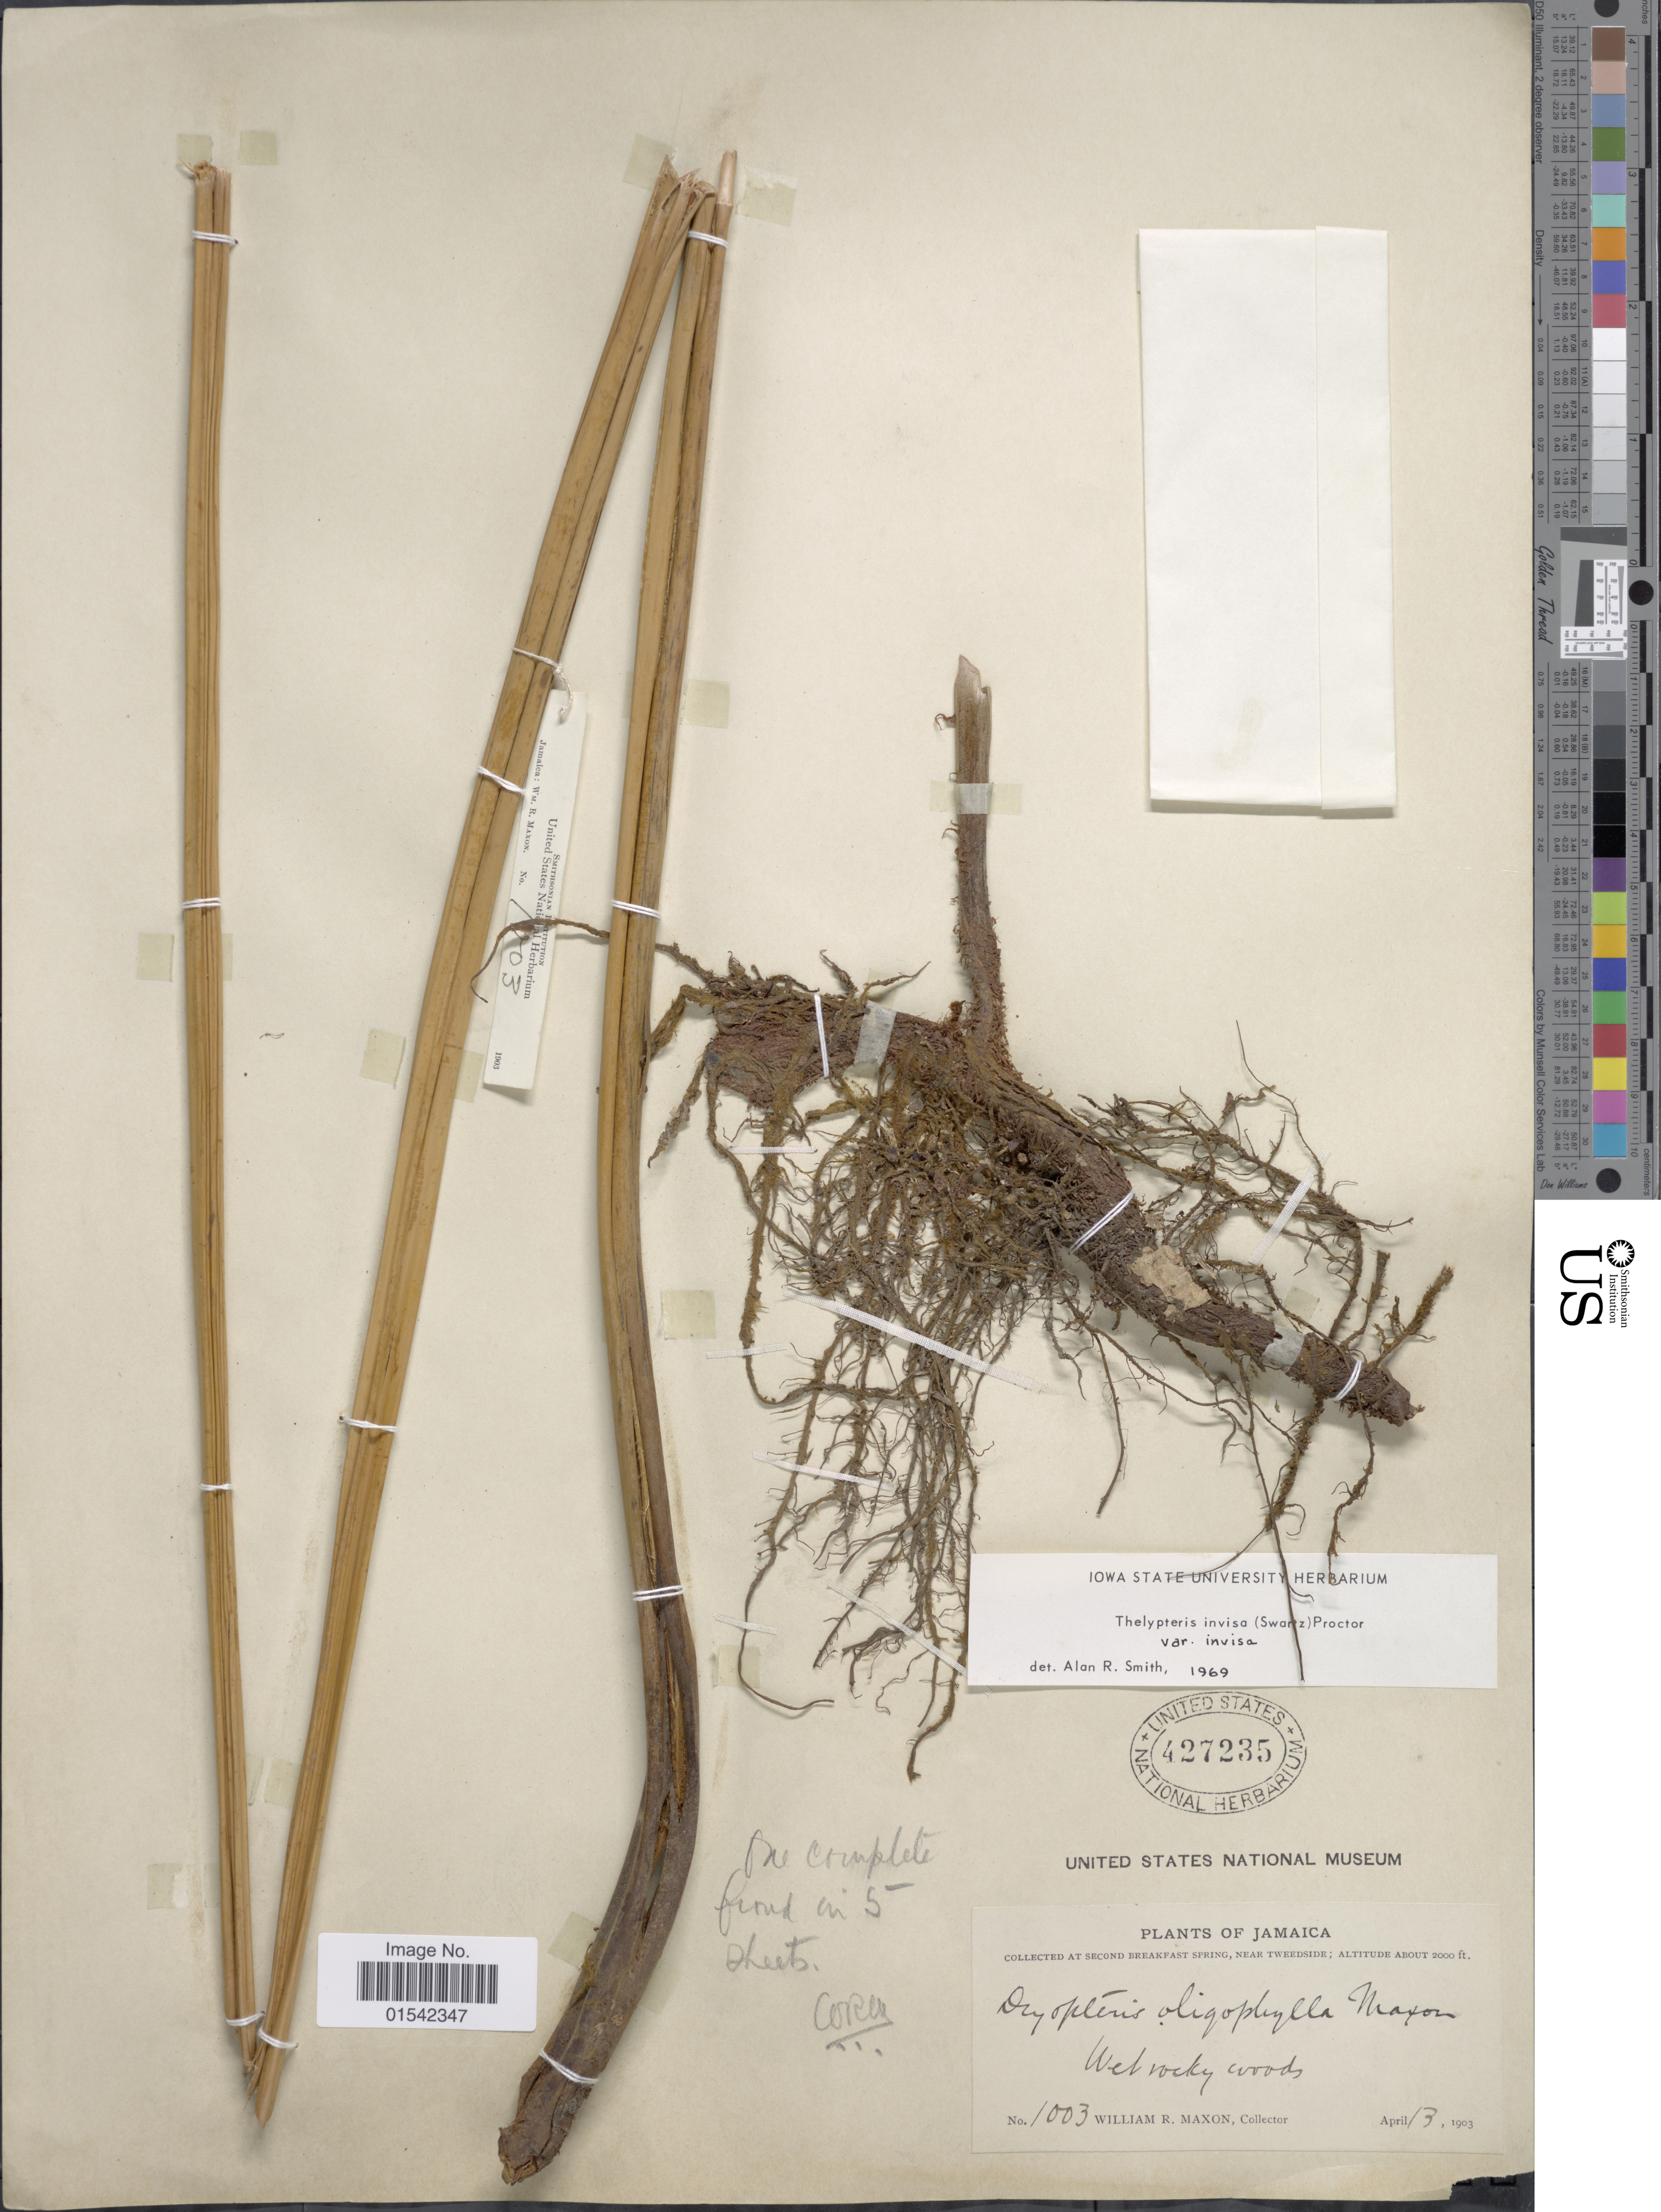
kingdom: Plantae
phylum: Tracheophyta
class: Polypodiopsida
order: Polypodiales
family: Thelypteridaceae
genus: Cyclosorus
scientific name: Cyclosorus grandis (A.R. Sm.) comb. nov., ined 2015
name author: (A.R. Sm.)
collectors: W. R. Maxon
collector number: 1003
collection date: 1903-04-13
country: Jamaica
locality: At second breakfast spring, near tweeside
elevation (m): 610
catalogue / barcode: US 427235